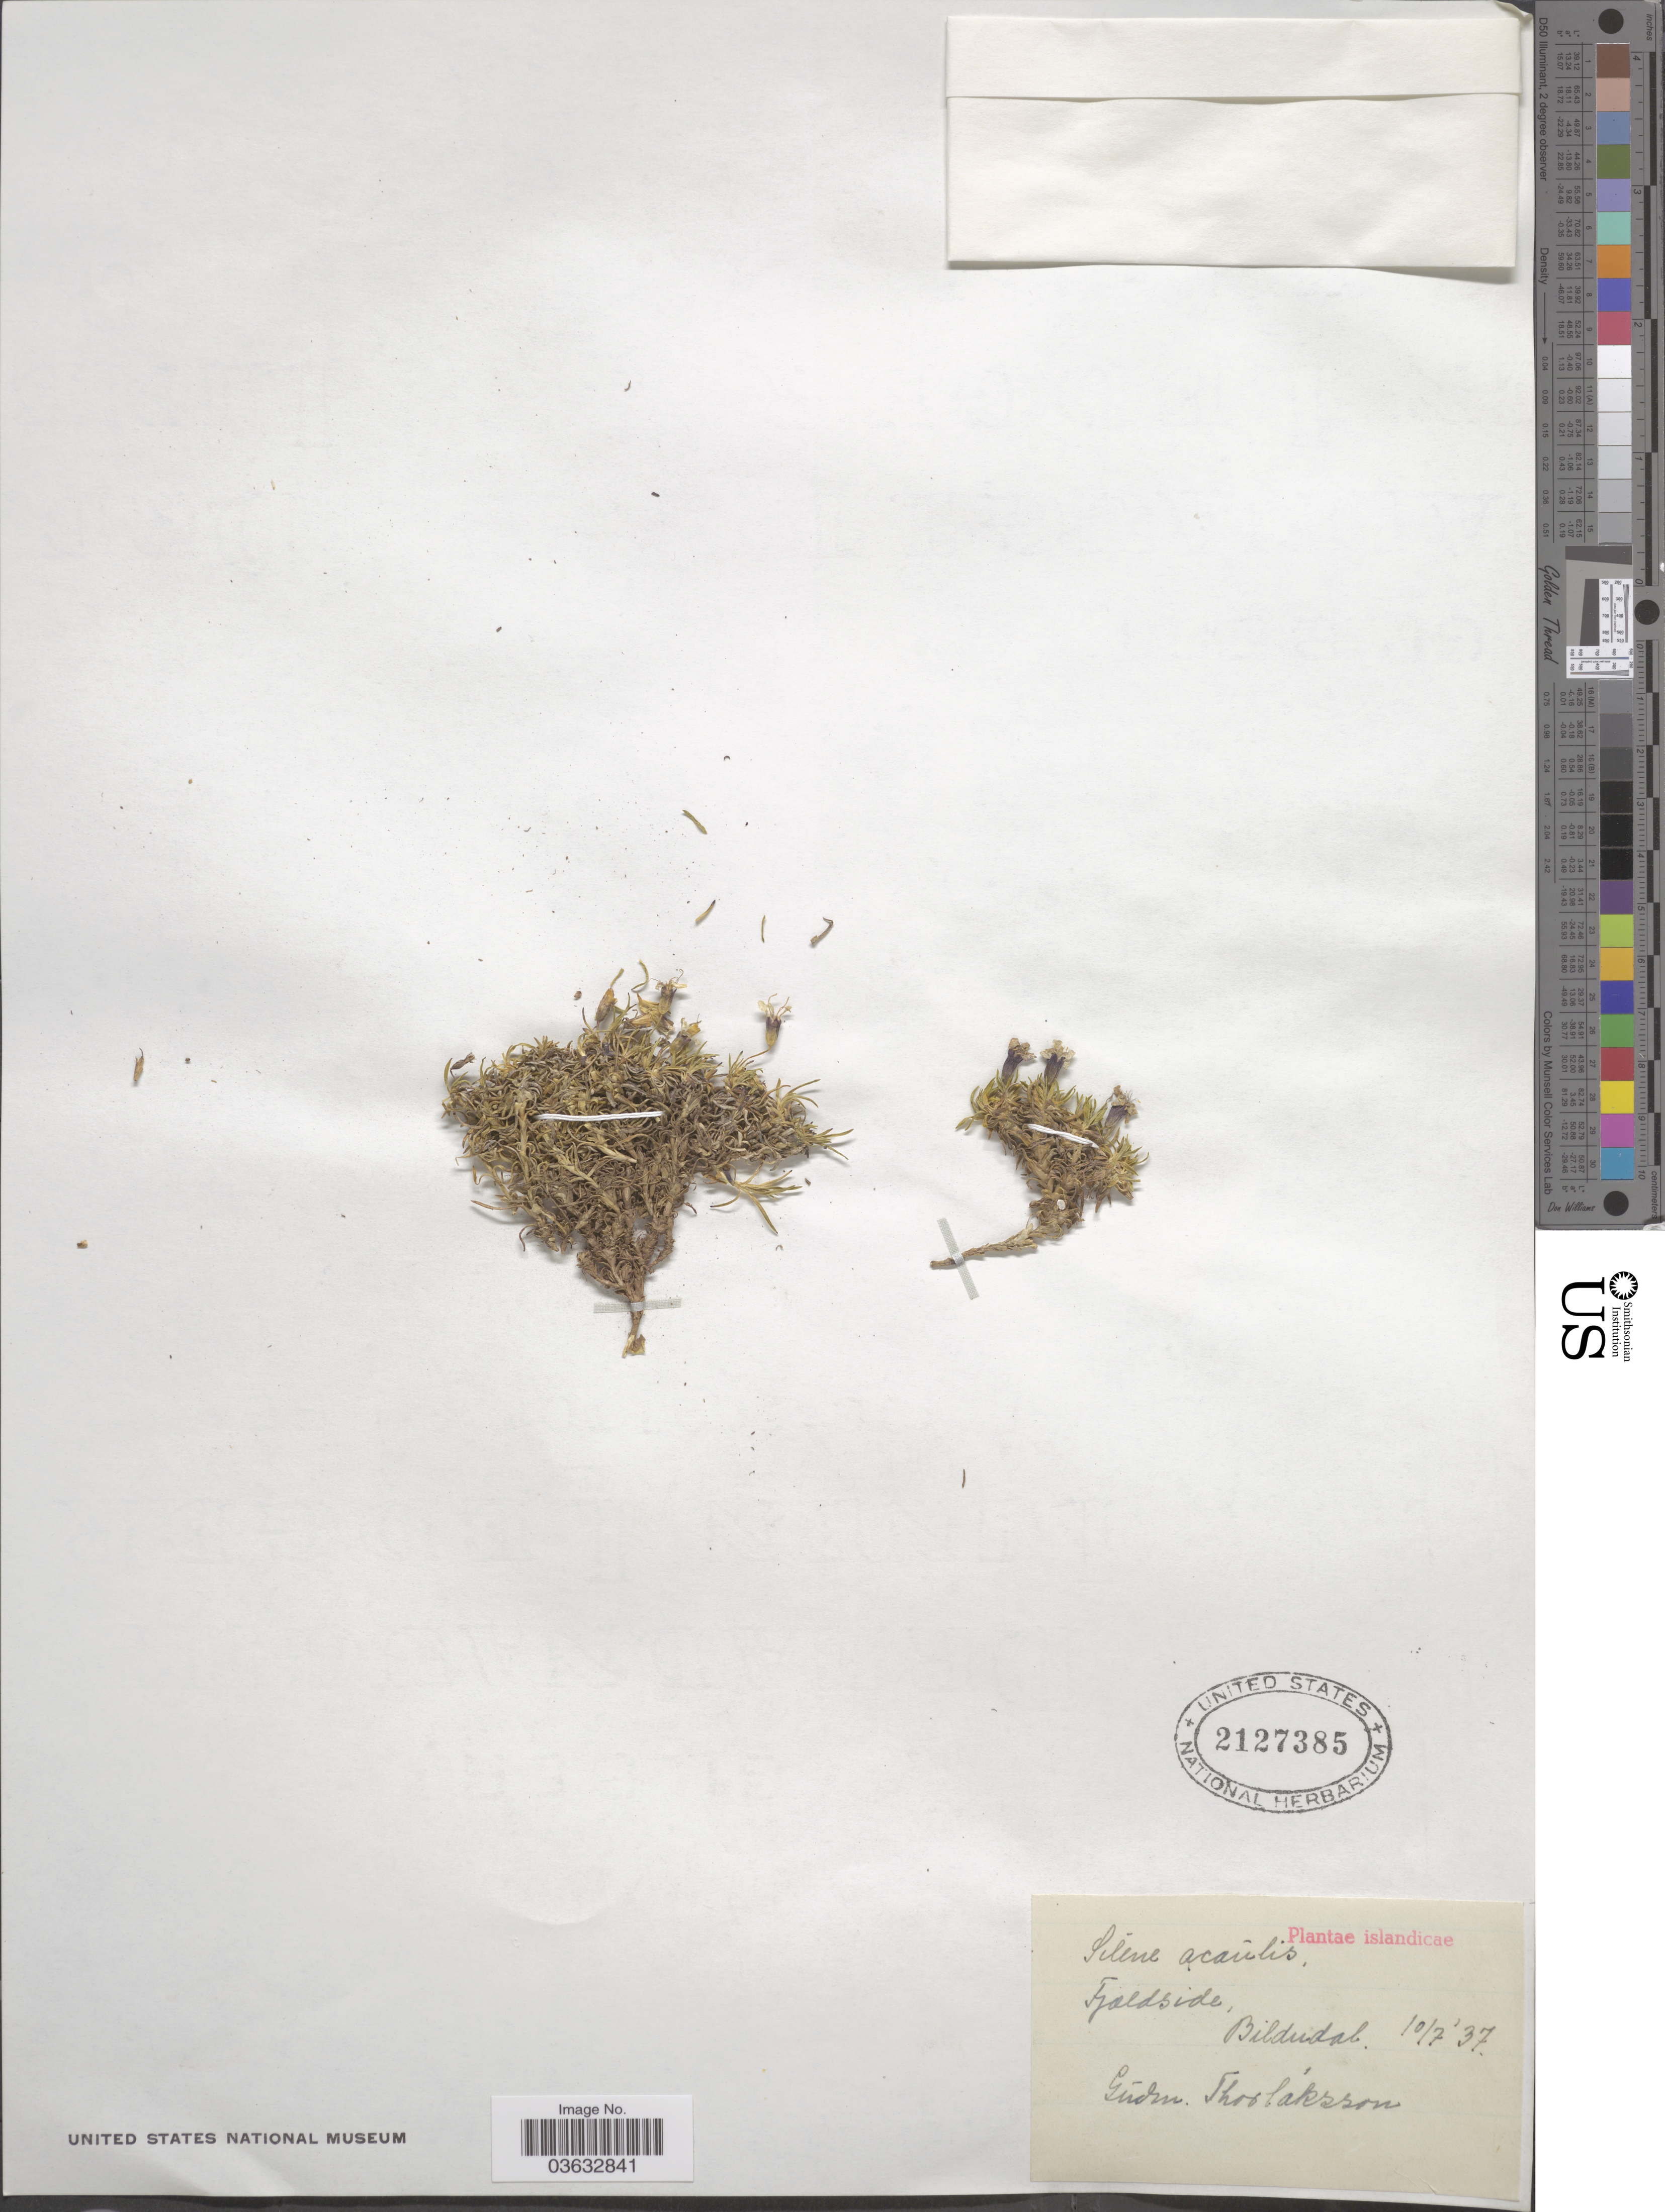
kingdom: Plantae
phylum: Tracheophyta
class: Magnoliopsida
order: Caryophyllales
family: Caryophyllaceae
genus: Silene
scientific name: Silene acaulis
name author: (L.) Jacq.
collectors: G. Thorlaksson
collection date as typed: Transcribed d/m/y: 10/7/37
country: Iceland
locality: Islandicae. Fjaldside, Bildudalur.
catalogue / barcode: US 2127385